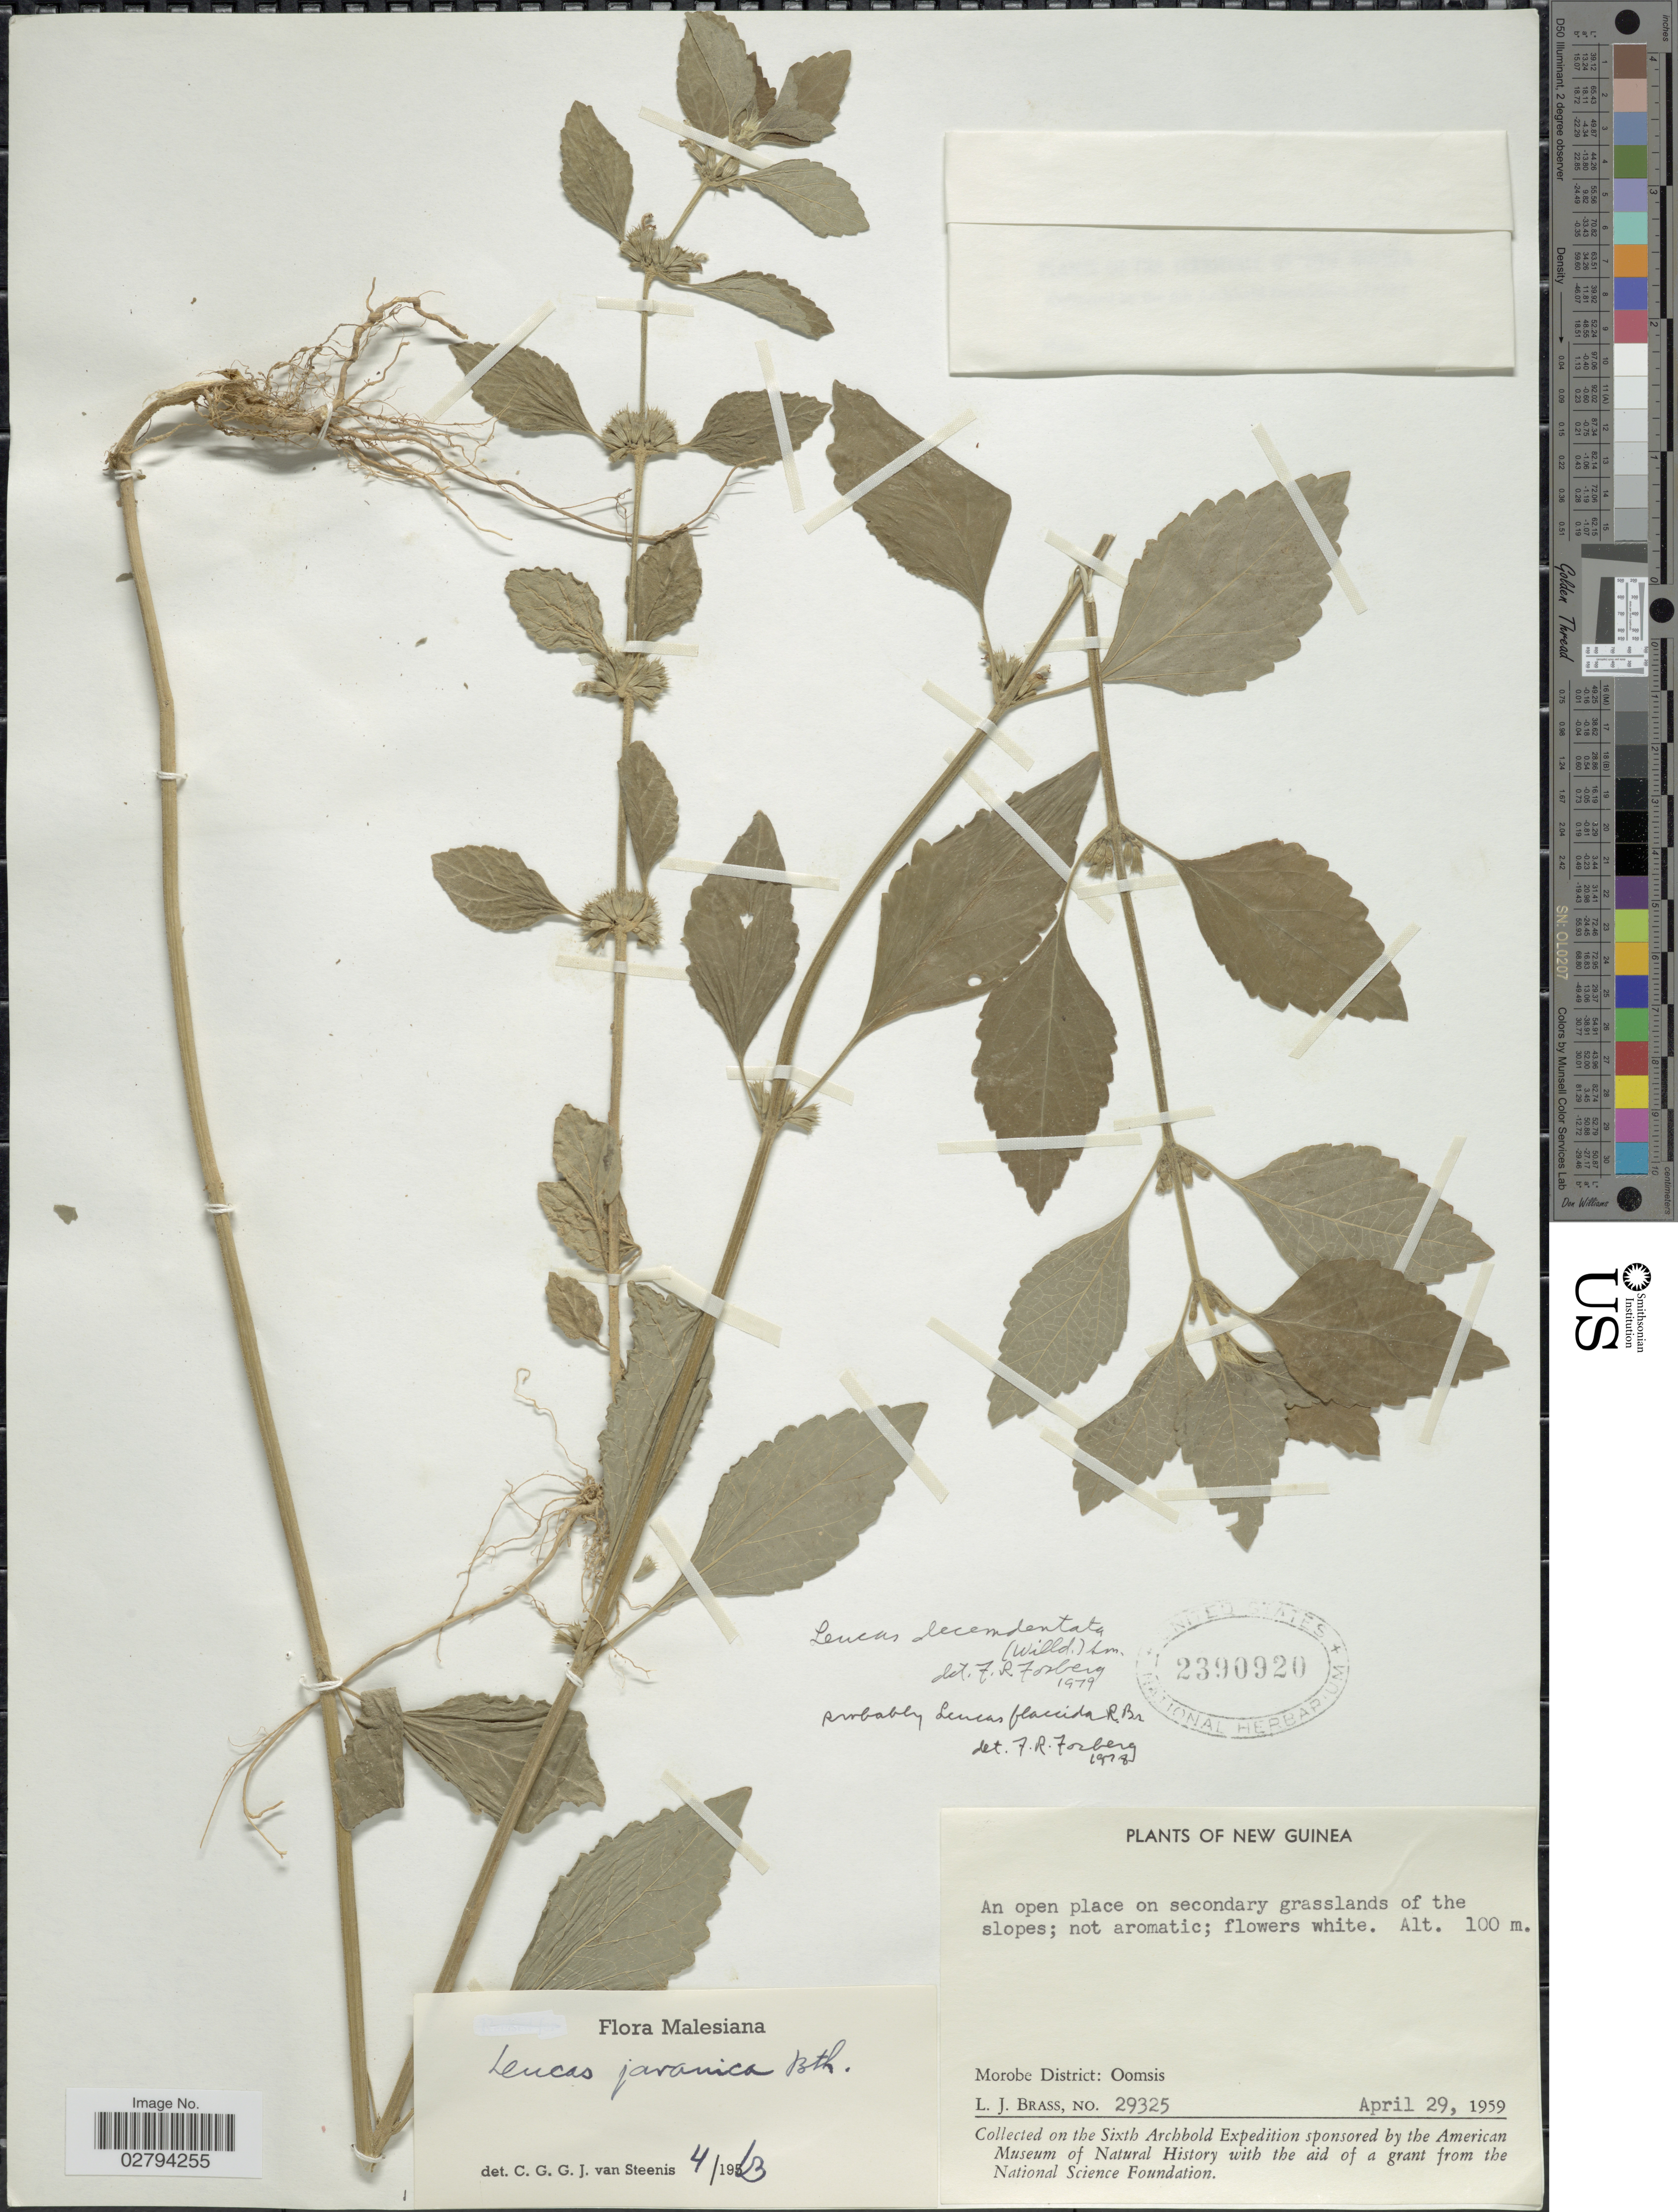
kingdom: Plantae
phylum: Tracheophyta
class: Magnoliopsida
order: Lamiales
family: Lamiaceae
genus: Leucas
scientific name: Leucas decemdentata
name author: (Willd.) Sm.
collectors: L. J. Brass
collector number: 29325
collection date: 1959-04-29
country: Papua New Guinea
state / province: Morobe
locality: Morobe District: Oomsis.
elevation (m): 100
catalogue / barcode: US 2390920